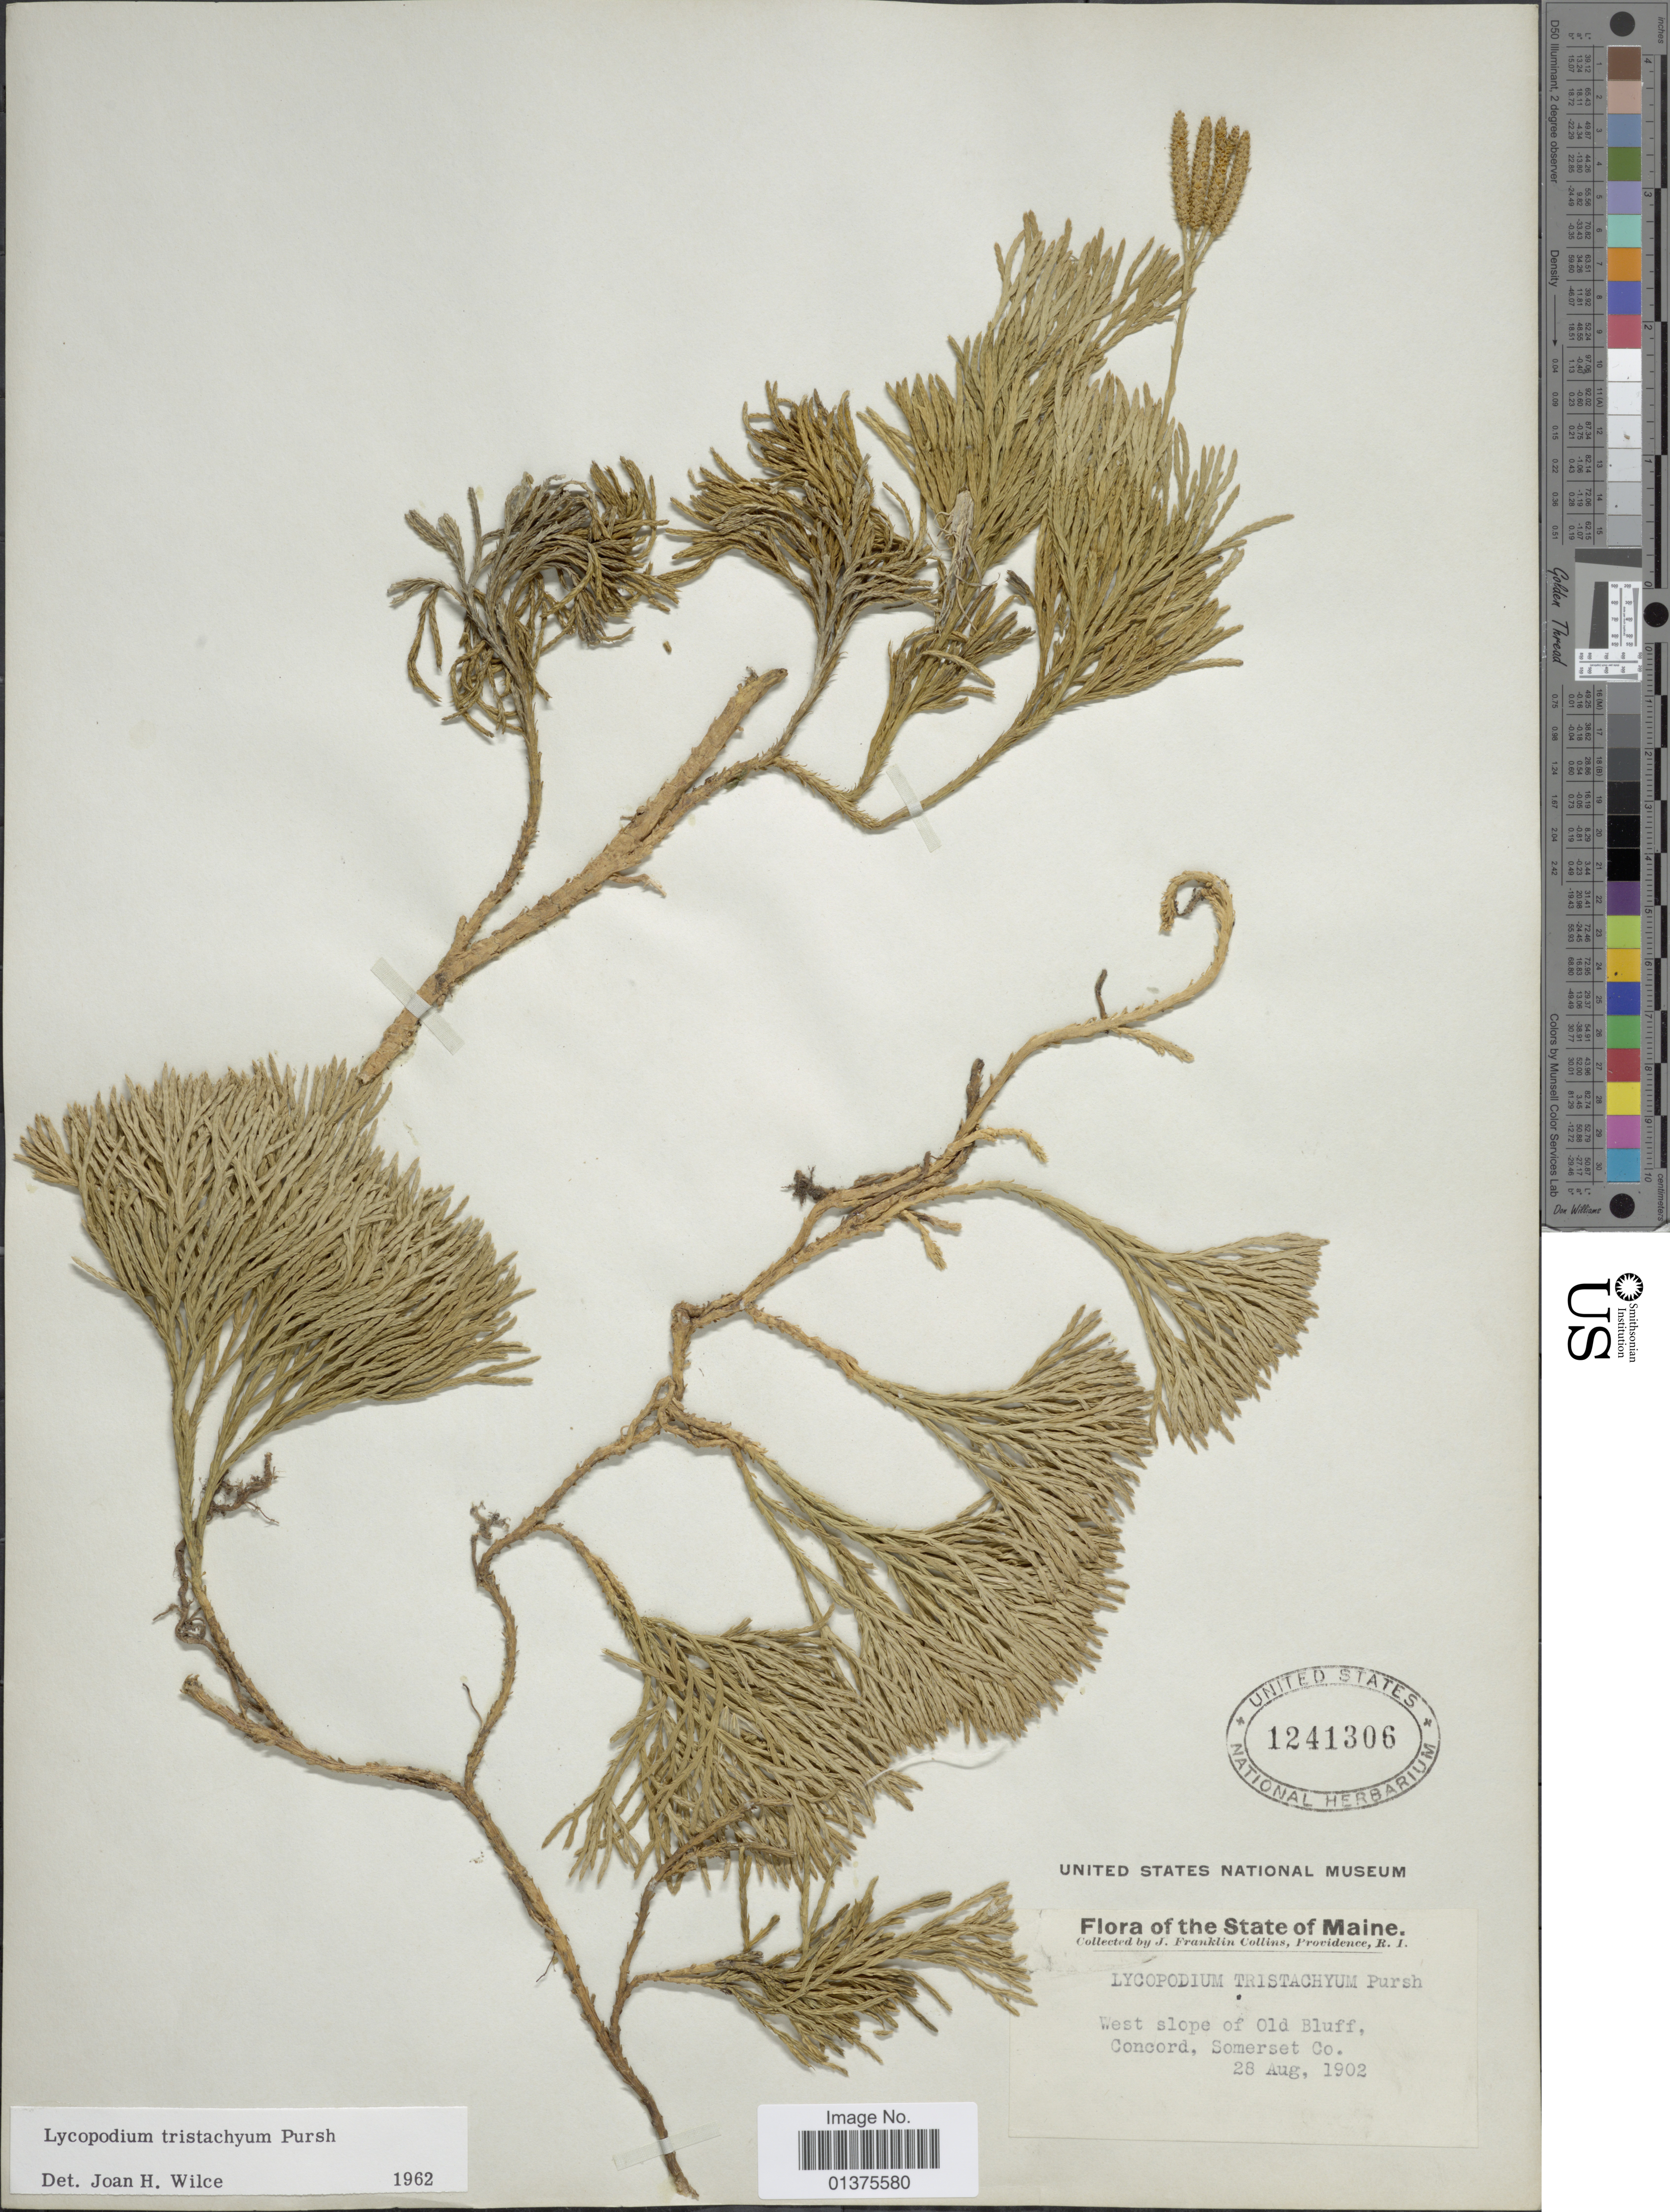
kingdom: Plantae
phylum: Tracheophyta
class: Lycopodiopsida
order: Lycopodiales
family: Lycopodiaceae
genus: Diphasiastrum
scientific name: Diphasiastrum tristachyum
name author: (Pursh) Holub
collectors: J. Collins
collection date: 1902-08-28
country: United States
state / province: Maine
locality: West slope of Old Bluff, Concord, Somerset Co.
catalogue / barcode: US 1241306